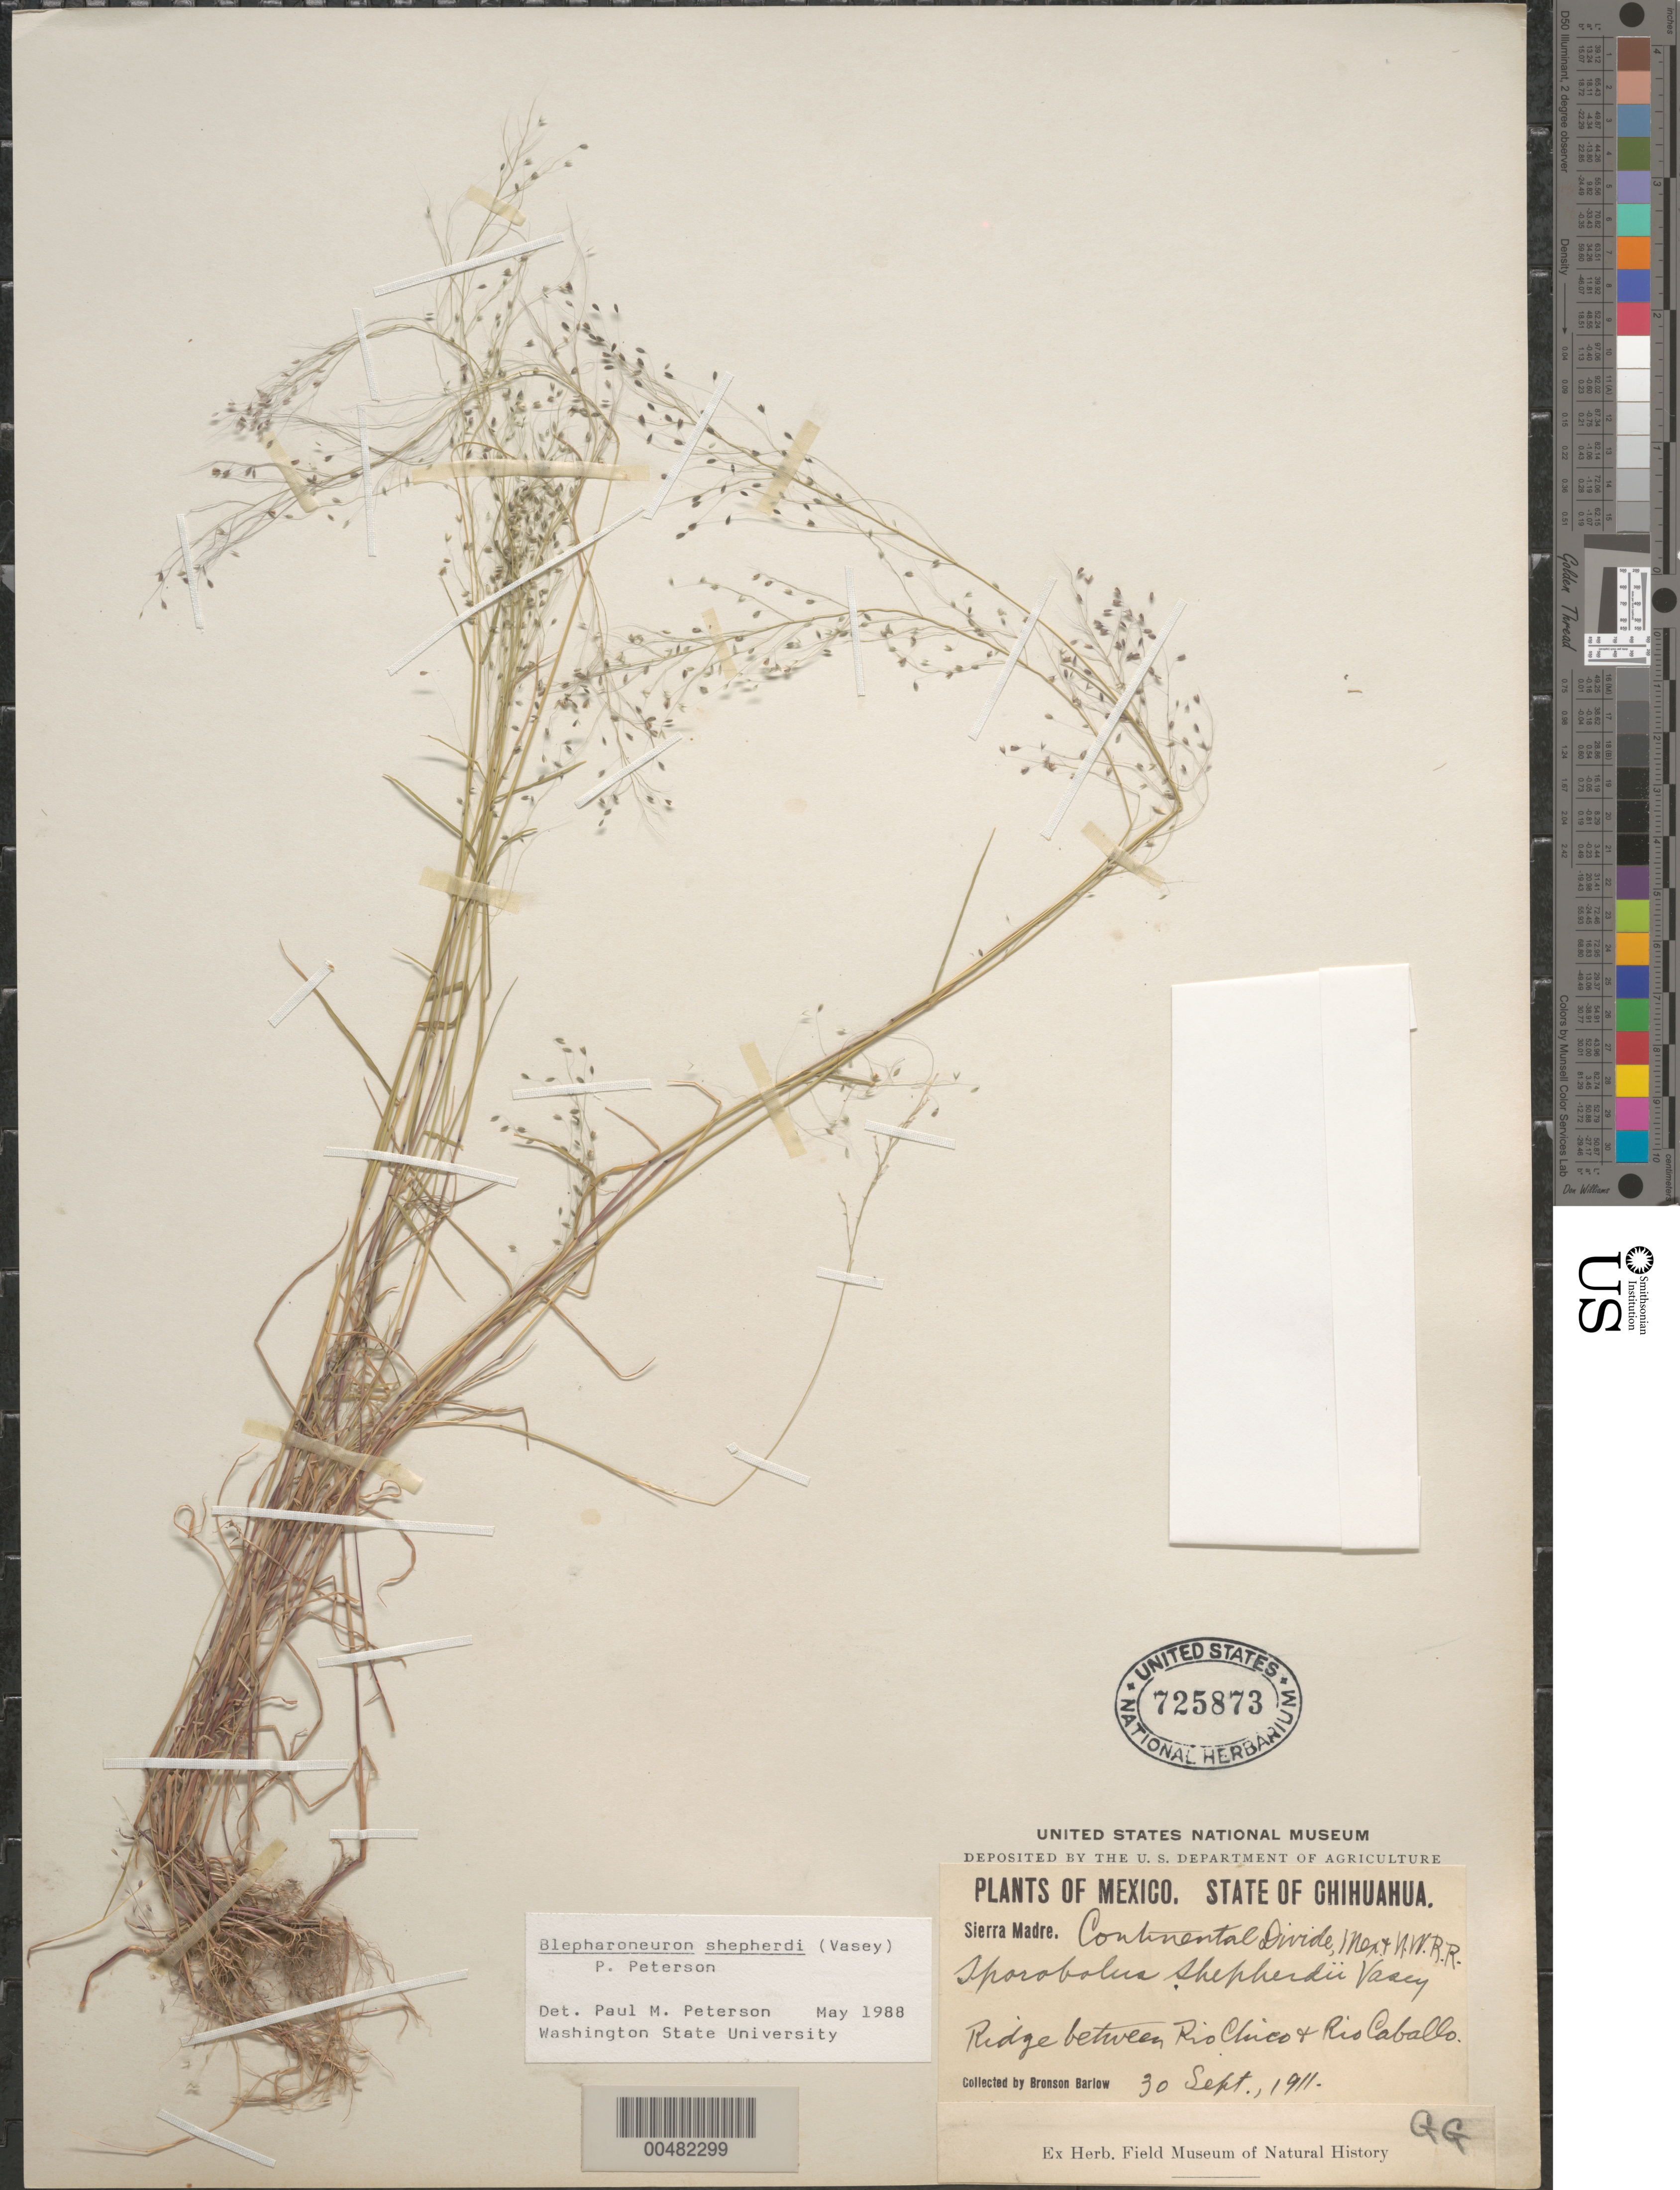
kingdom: Plantae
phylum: Tracheophyta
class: Liliopsida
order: Poales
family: Poaceae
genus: Blepharoneuron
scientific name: Blepharoneuron shepherdii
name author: (Vasey) P.M. Peterson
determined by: Peterson, Paul M., (BOT), Smithsonian Institution - National Museum of Natural History (UNITED STATES)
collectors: B. A. Barlow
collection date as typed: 30 Sep 1911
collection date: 1911-09-30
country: Mexico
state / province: Chihuahua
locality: Sierra Madre, Continental Divide, Mex and NW RR, ridge between Rio Chico & Rio Caballo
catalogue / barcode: US 725873